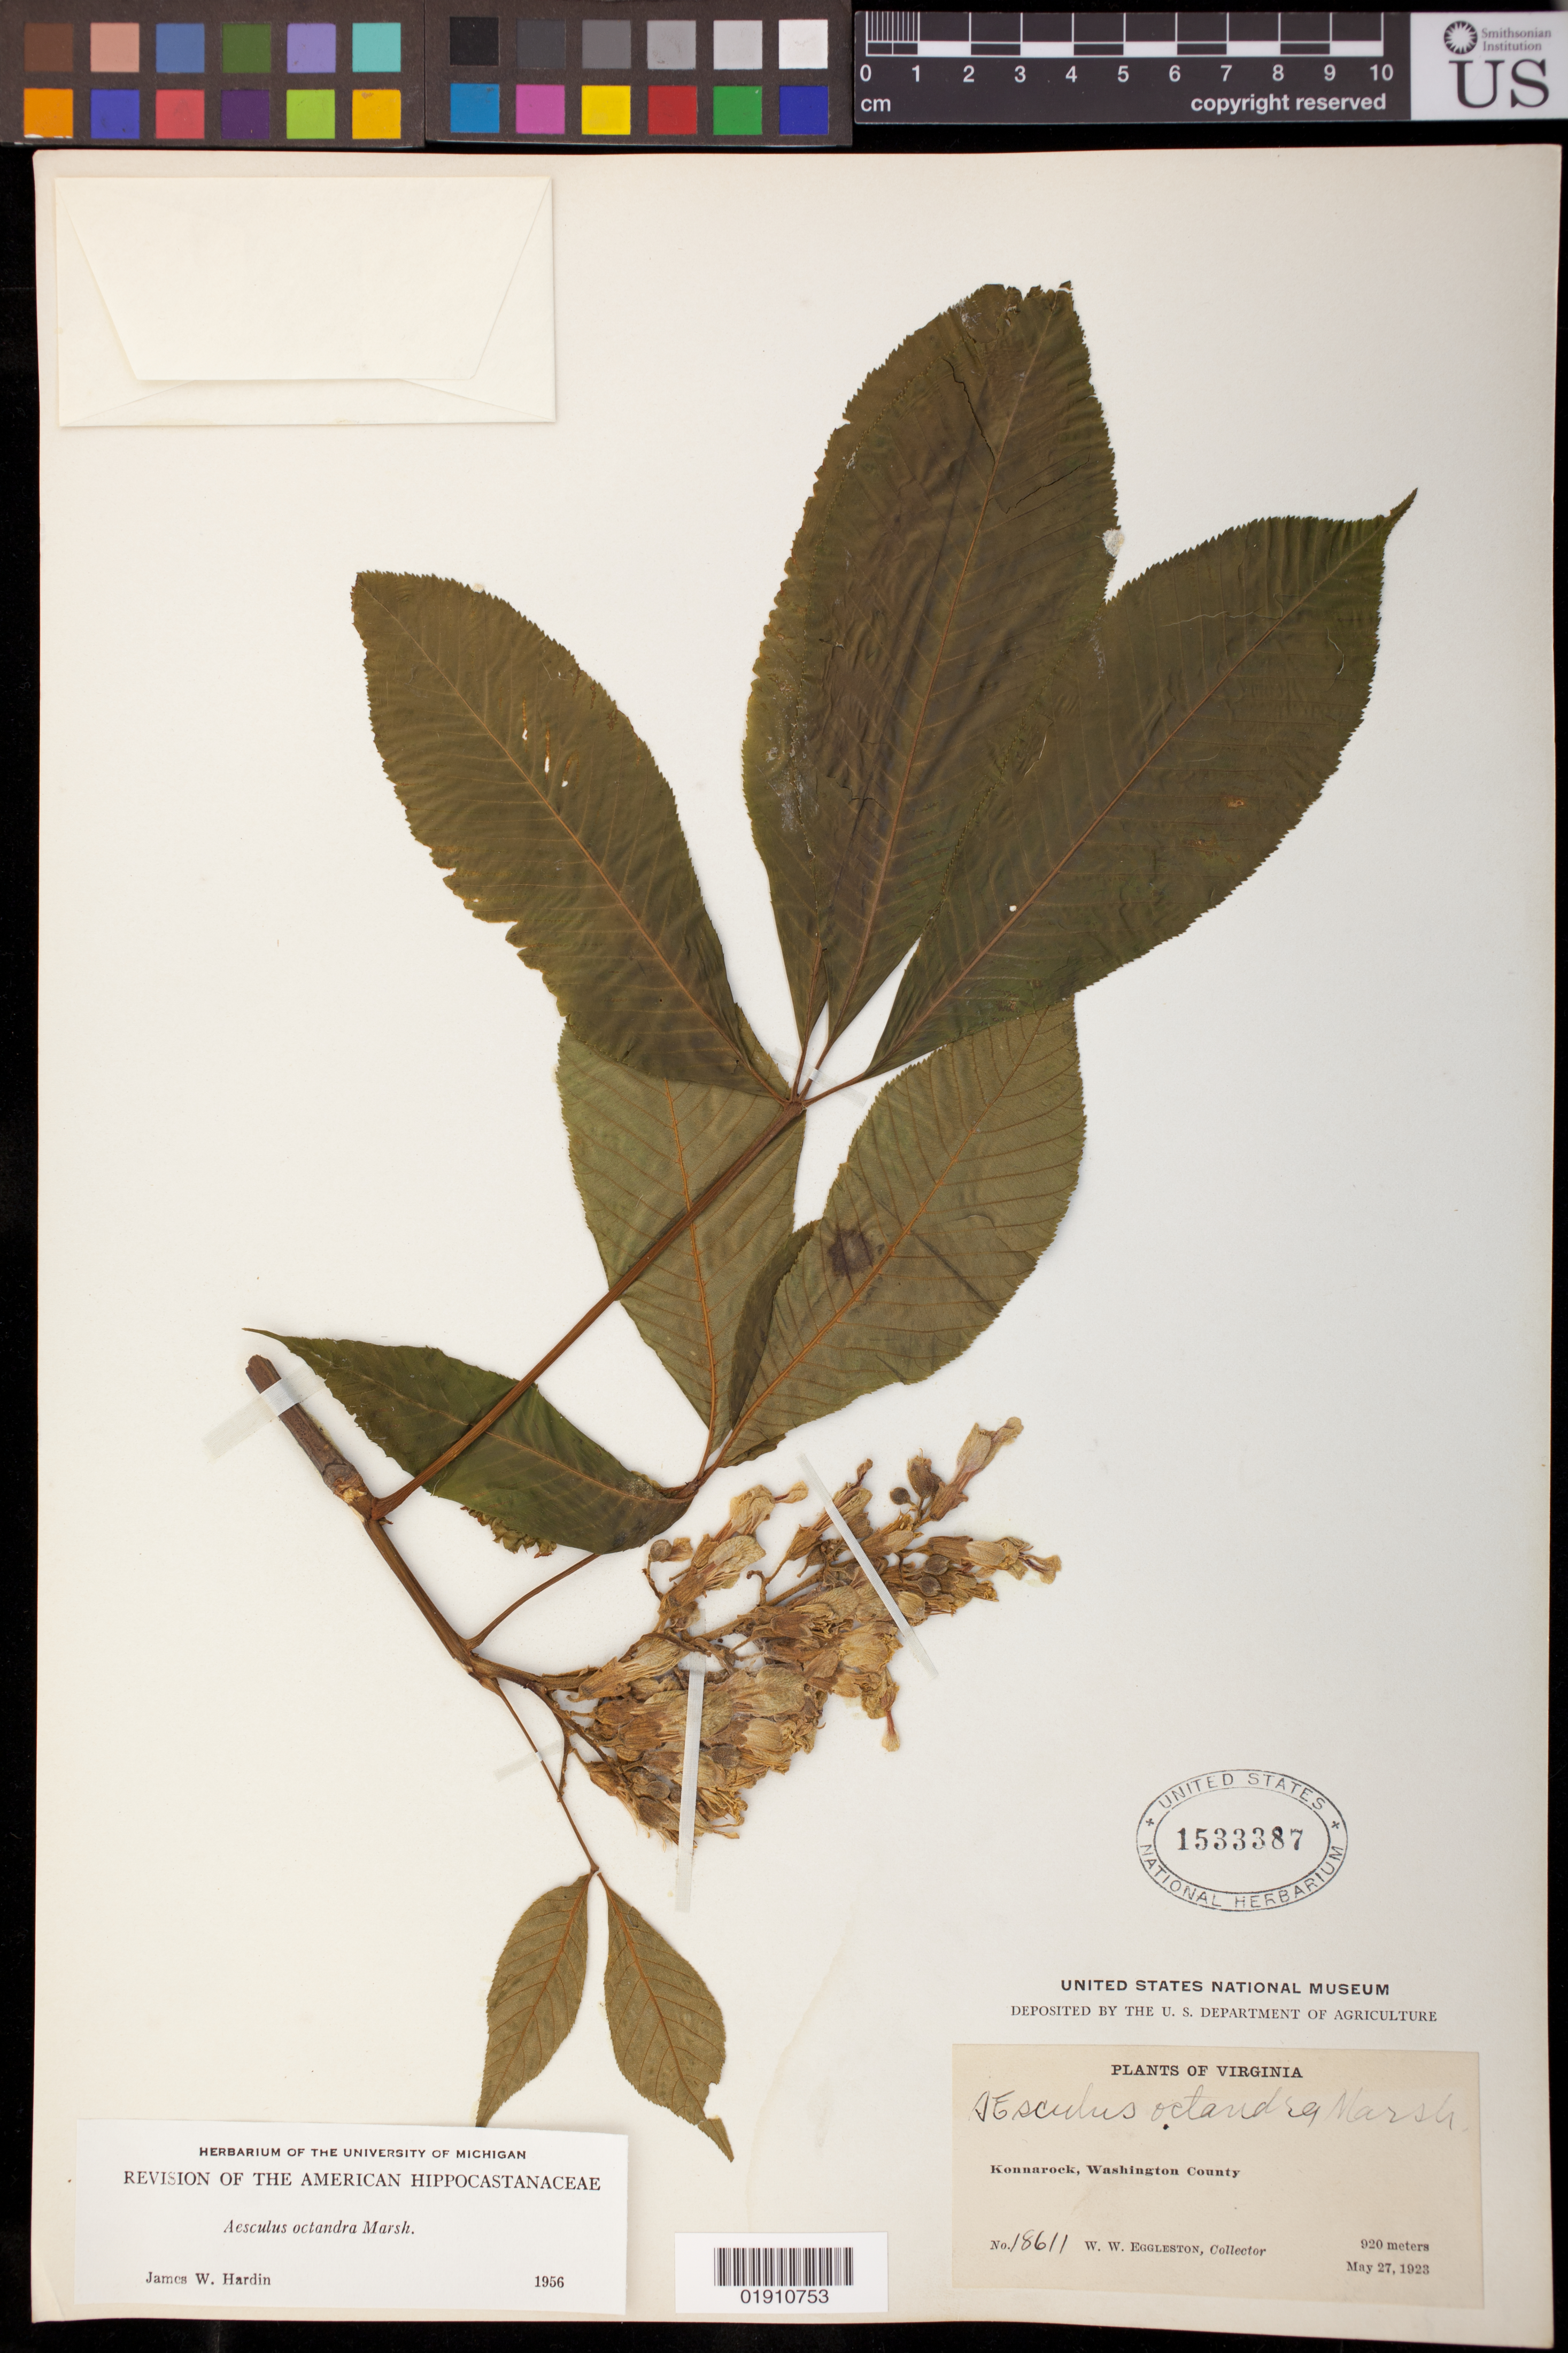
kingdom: Plantae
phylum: Tracheophyta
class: Magnoliopsida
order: Sapindales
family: Sapindaceae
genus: Aesculus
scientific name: Aesculus octandra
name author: Marshall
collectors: W. W. Eggleston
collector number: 18611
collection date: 1923-05-27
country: United States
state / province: Virginia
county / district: Washington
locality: Konnarock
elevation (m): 920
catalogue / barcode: US 1533387